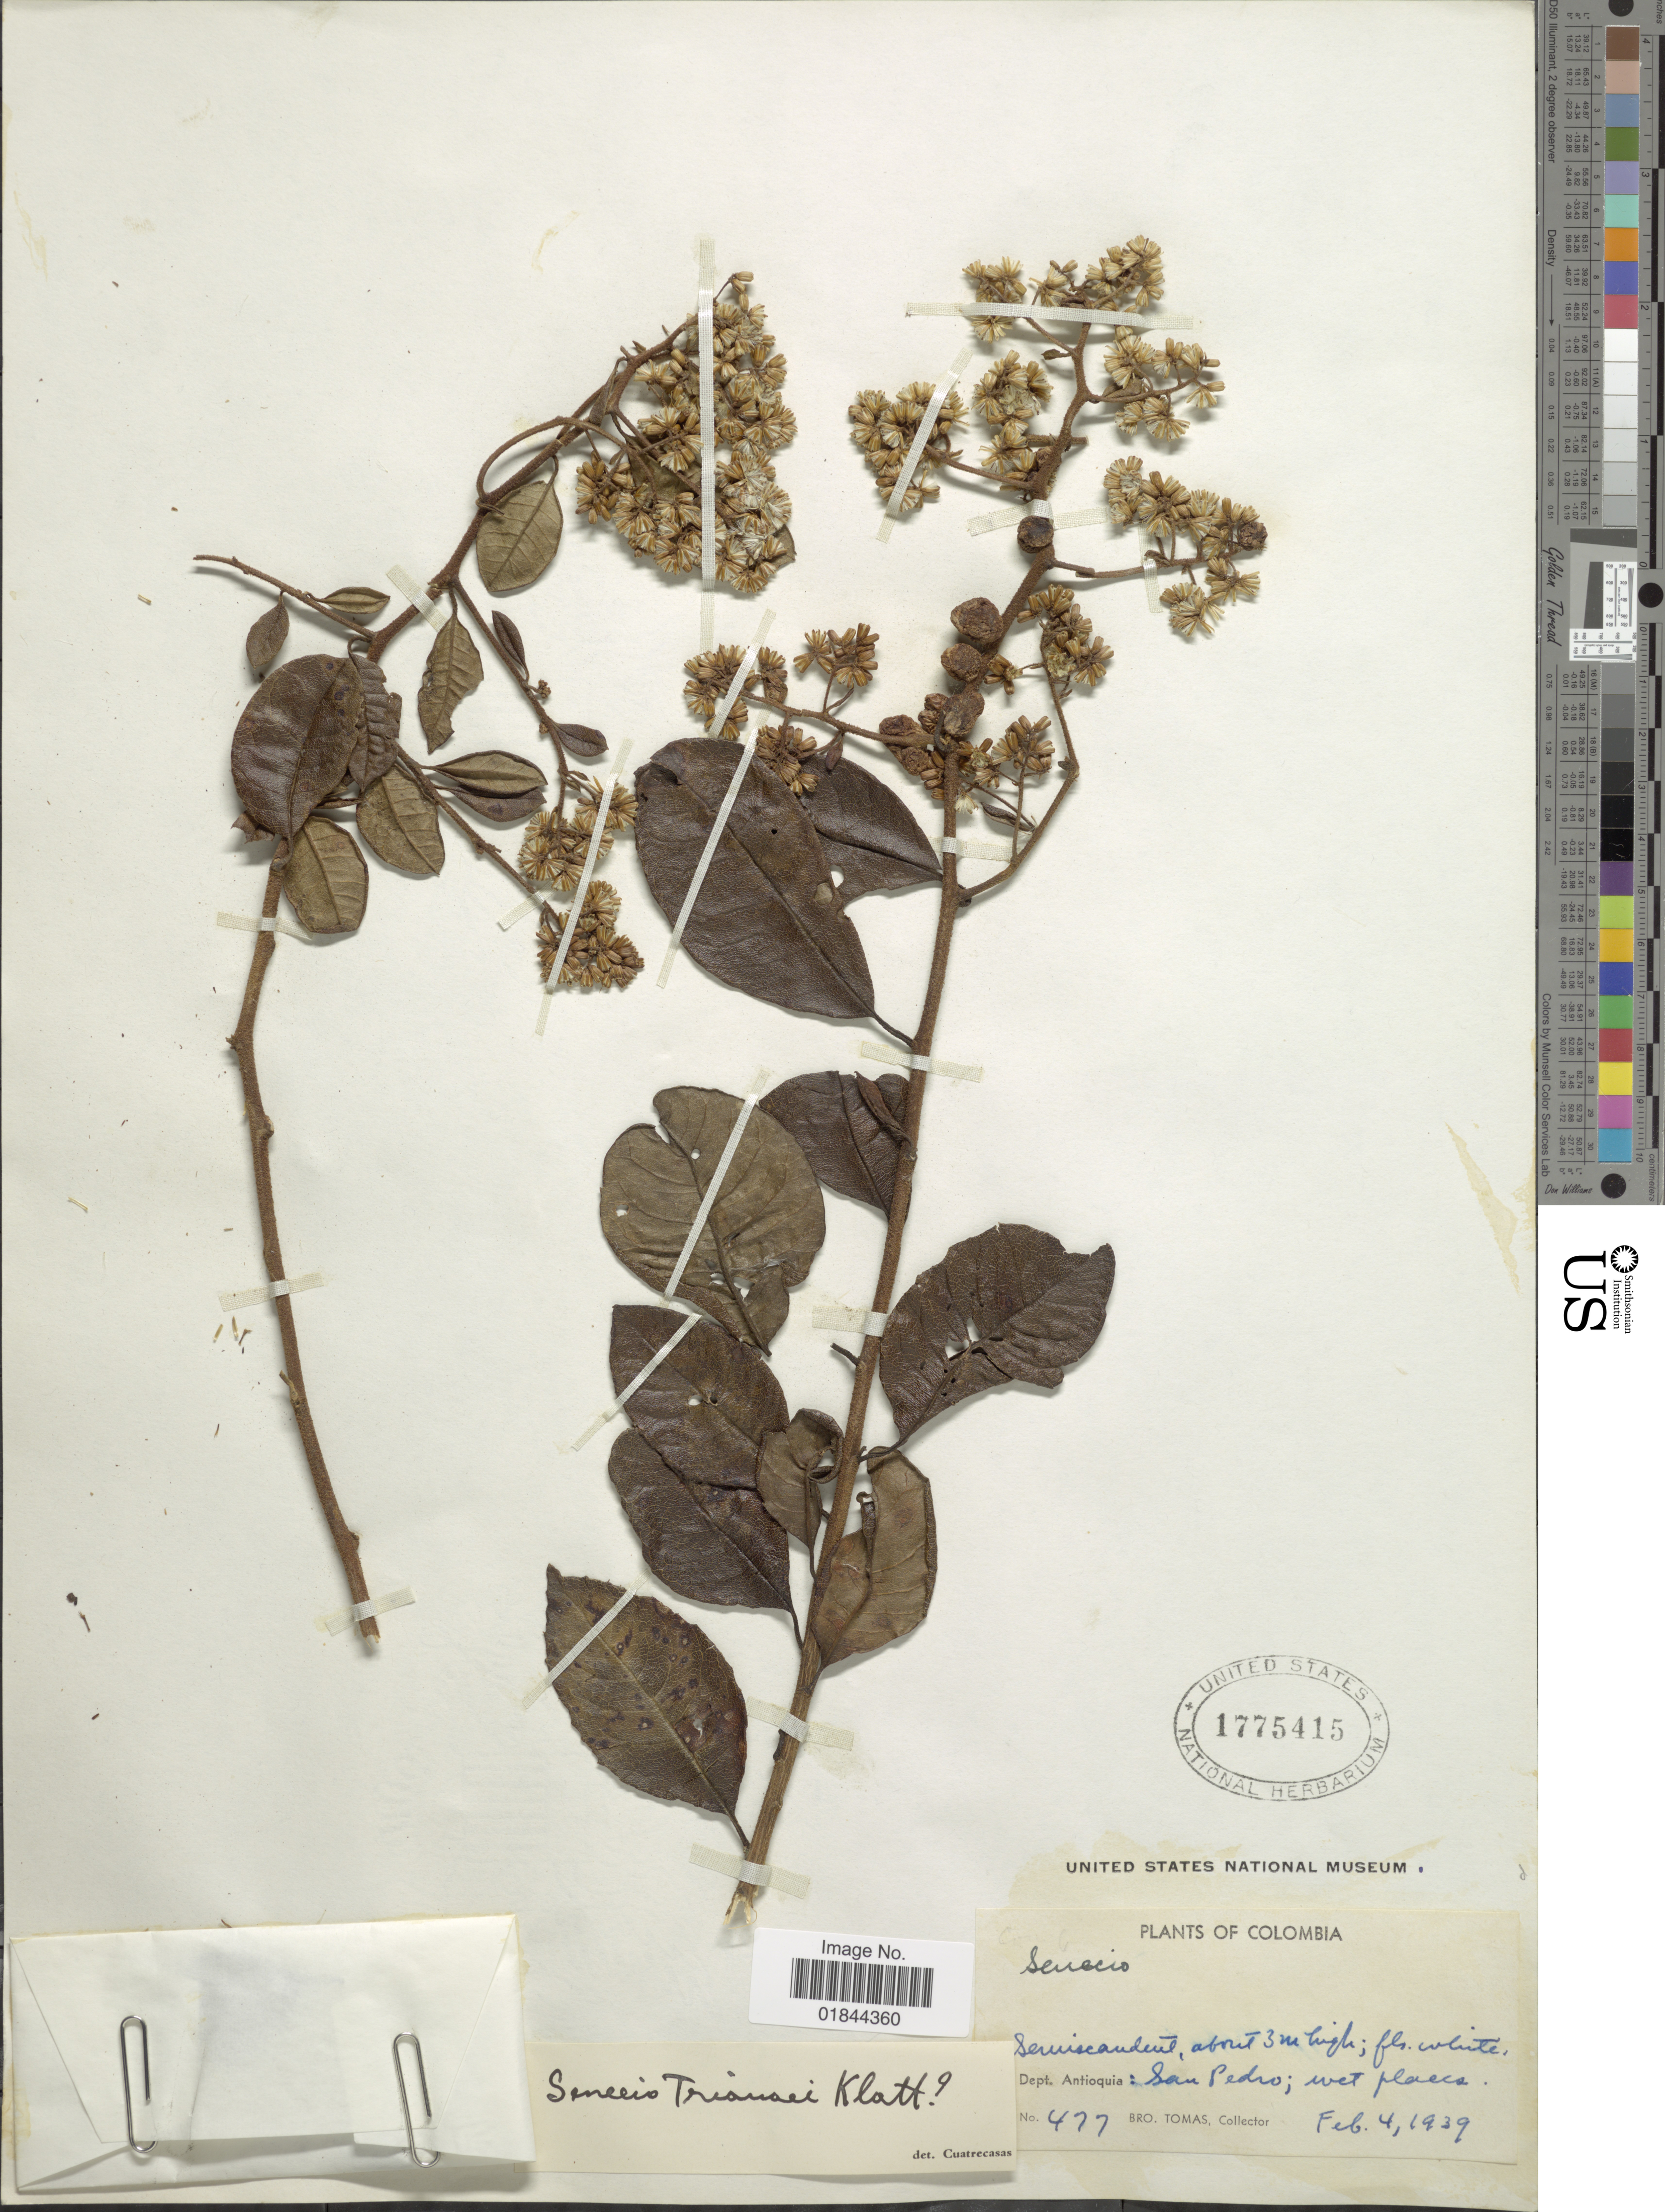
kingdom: Plantae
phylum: Tracheophyta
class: Magnoliopsida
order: Asterales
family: Asteraceae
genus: Pentacalia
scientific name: Pentacalia antioquensis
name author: (Cuatrec.) Cuatrec.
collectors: B. Tomas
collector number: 477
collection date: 1939-02-04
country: Colombia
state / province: Antioquia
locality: Dept. Antioquia: San Pedro; wet places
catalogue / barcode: US 1775415